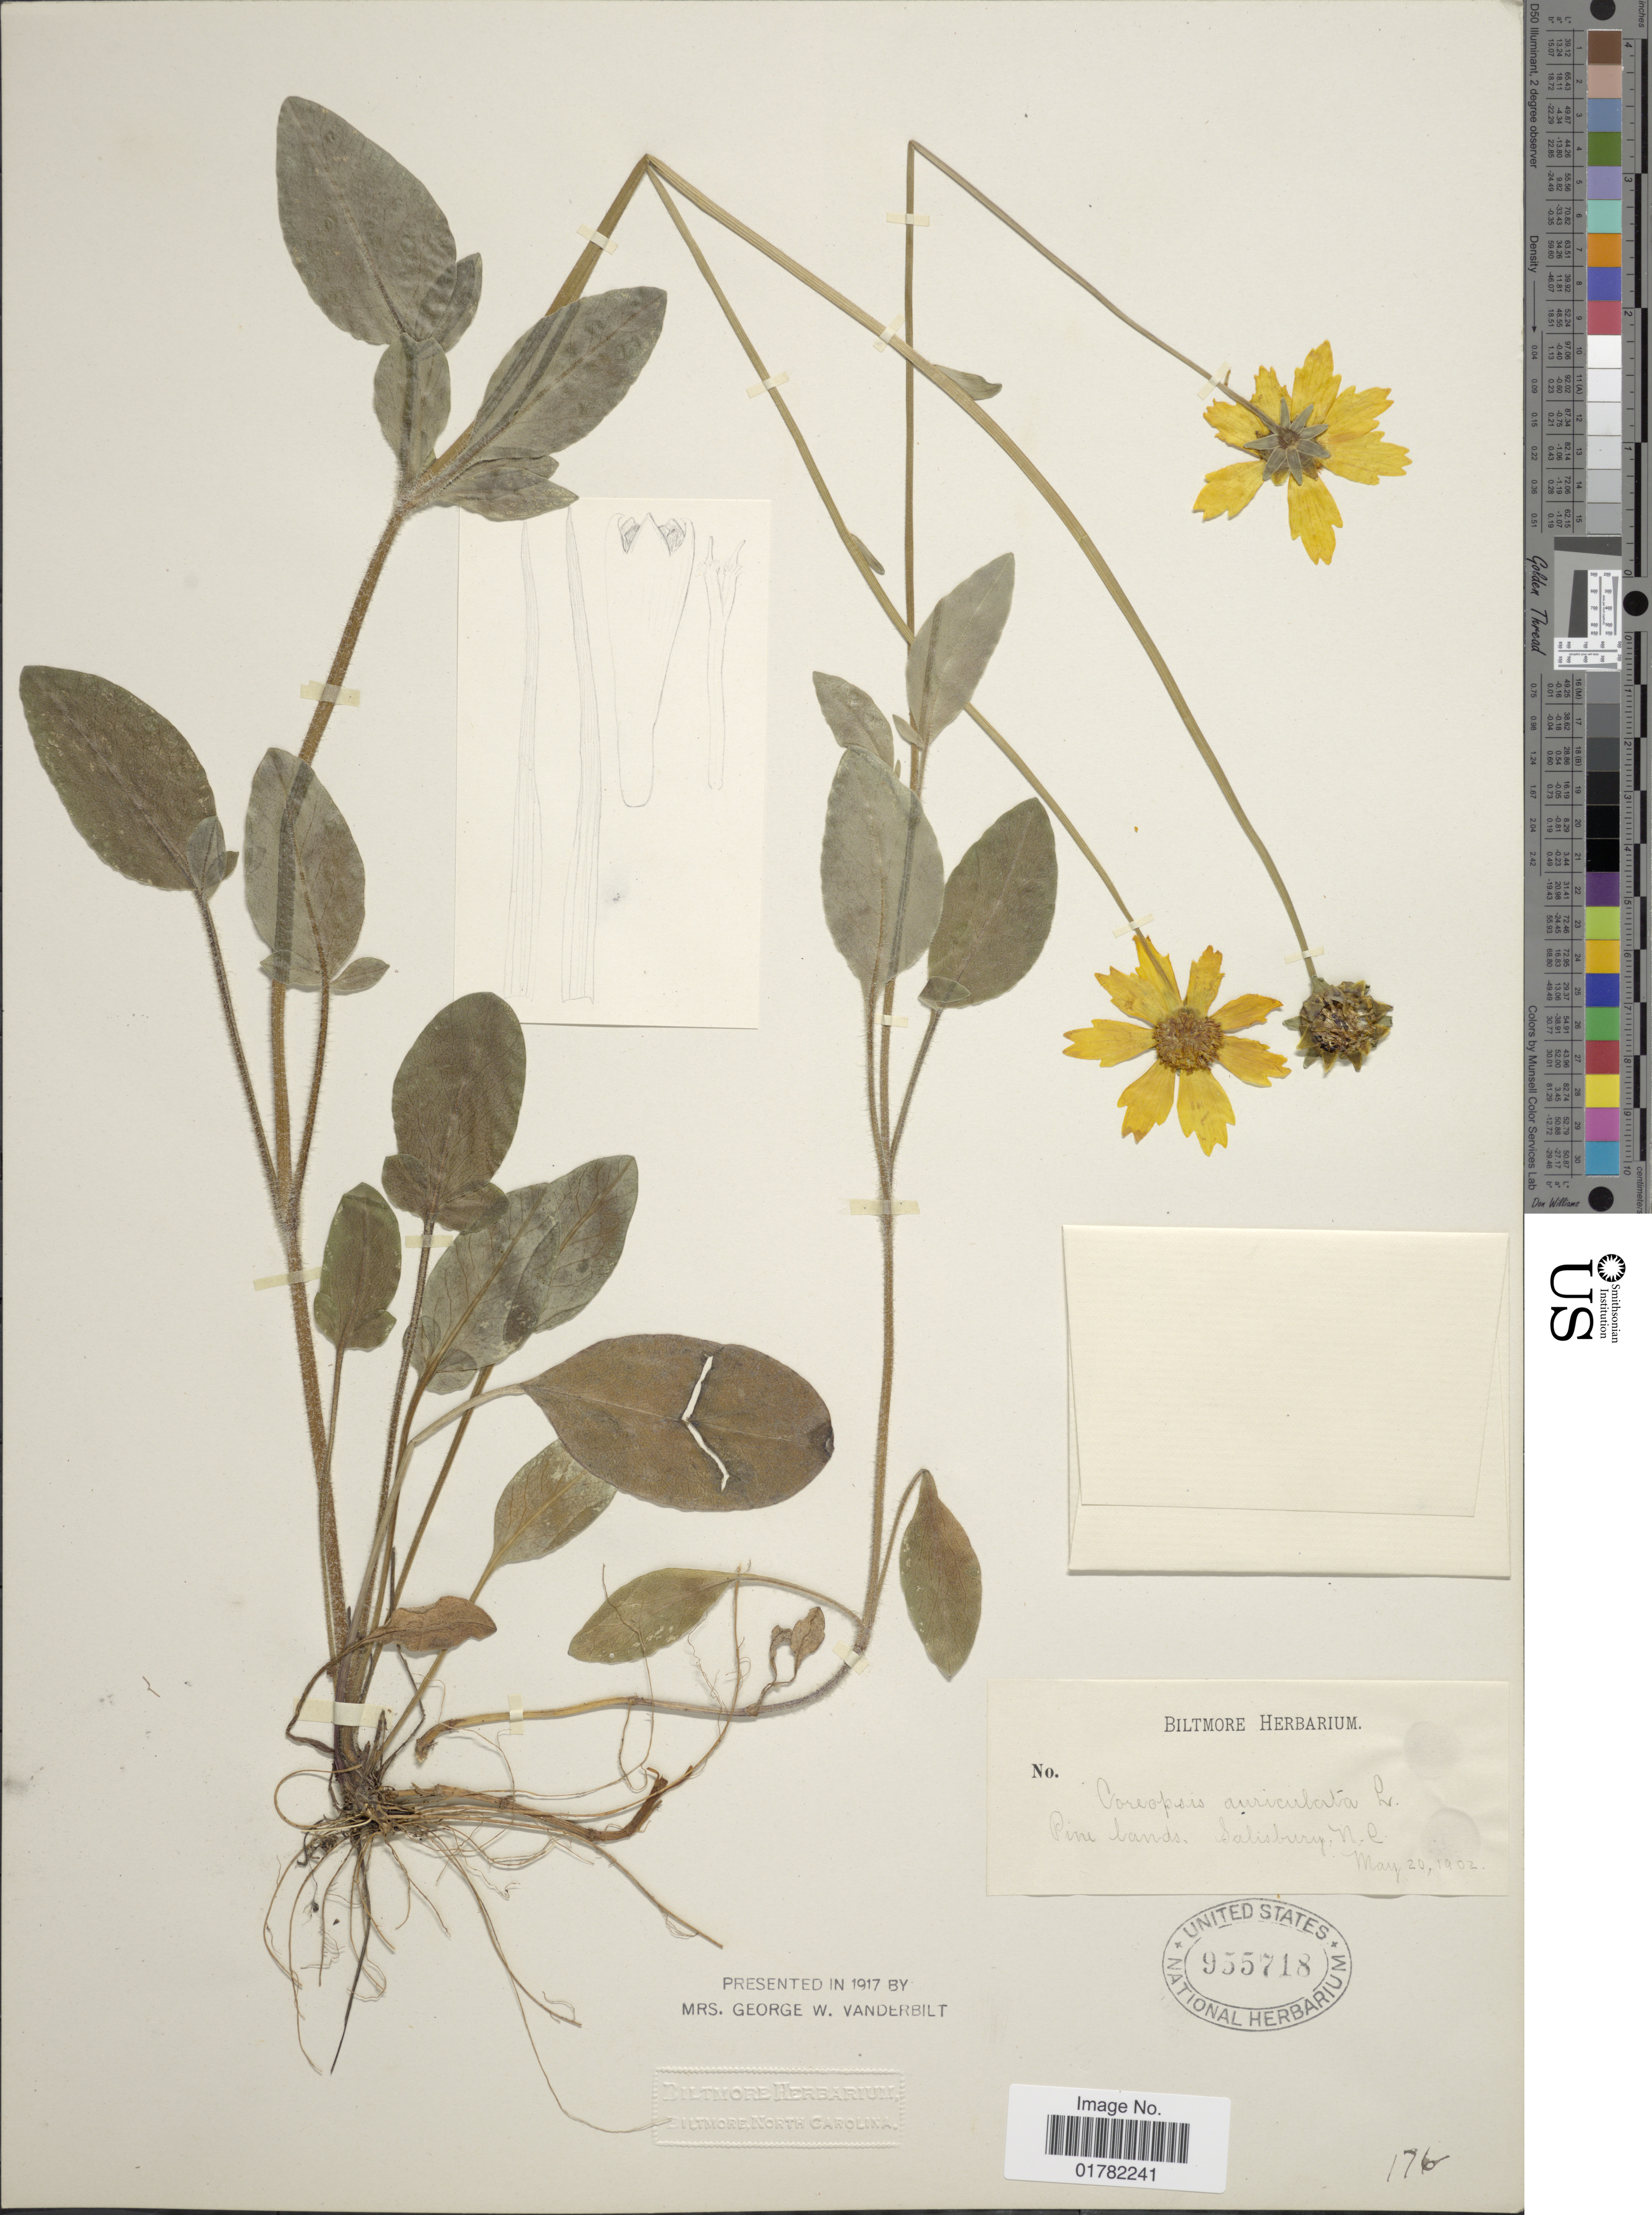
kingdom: Plantae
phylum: Tracheophyta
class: Magnoliopsida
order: Asterales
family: Asteraceae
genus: Coreopsis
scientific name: Coreopsis auriculata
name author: L.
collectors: ex herb. Biltmore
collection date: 1902-05-20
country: United States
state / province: North Carolina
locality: Pine lands, Salisbury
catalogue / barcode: US 955718